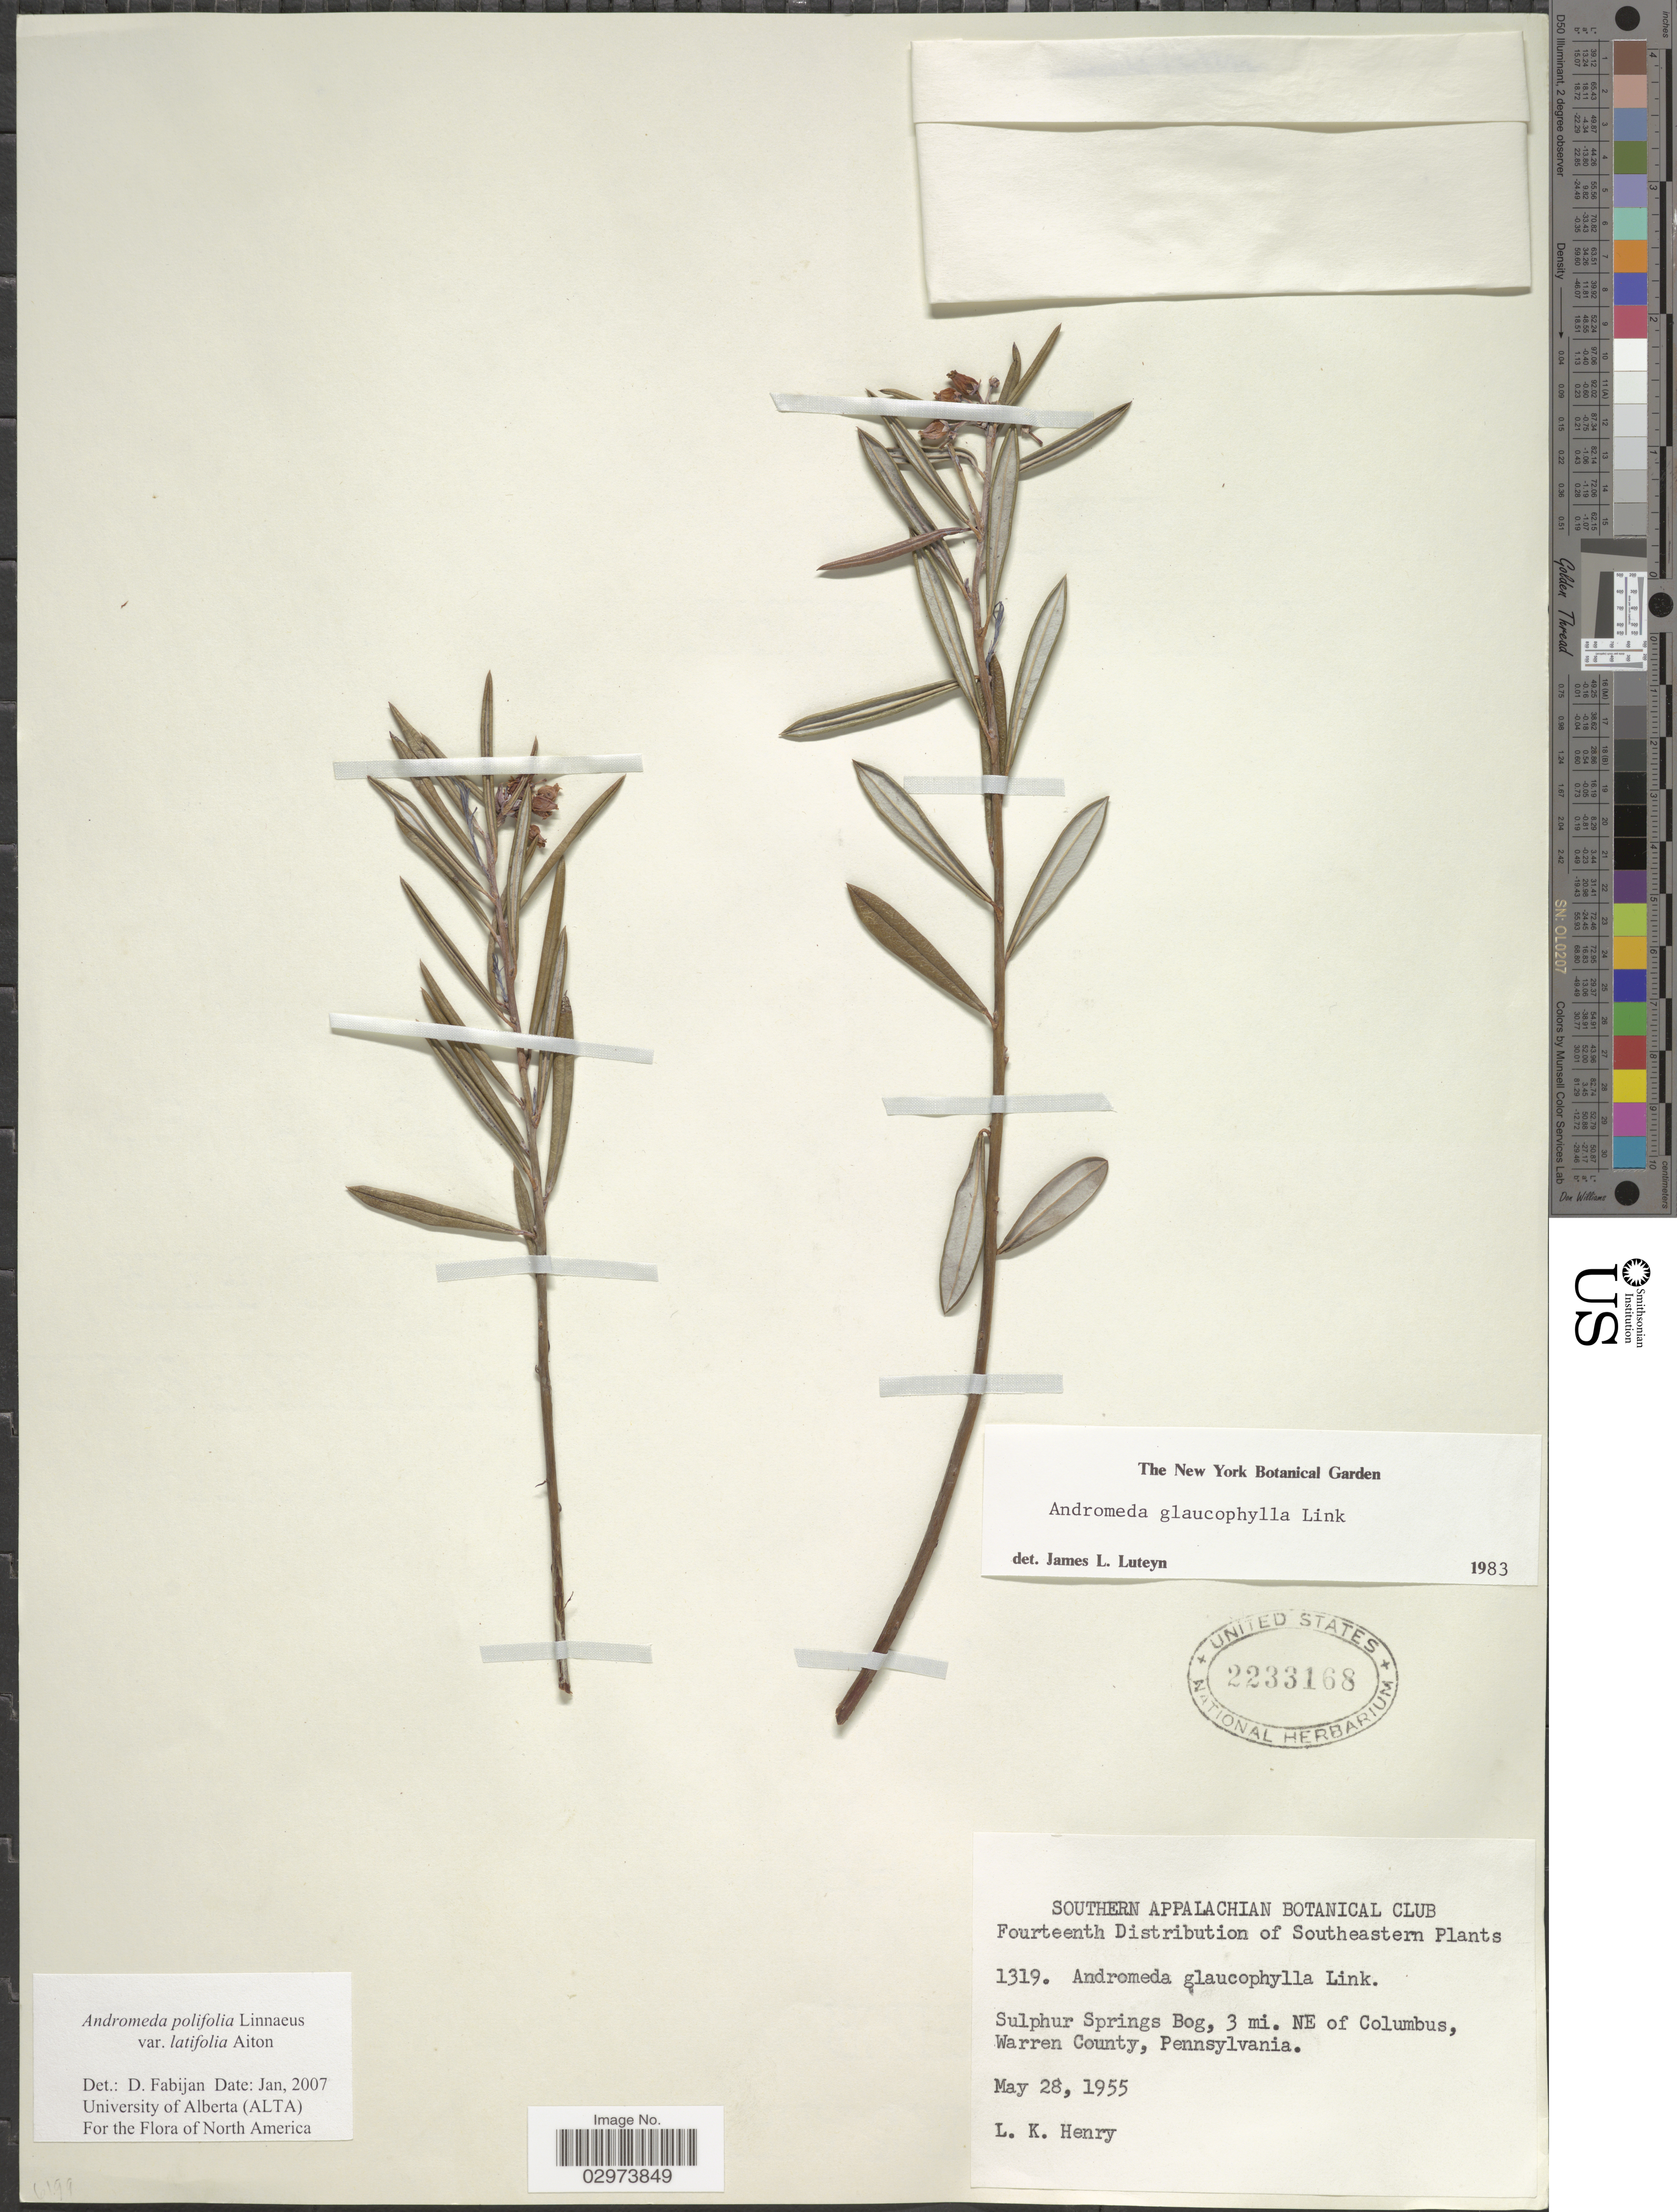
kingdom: Plantae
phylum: Tracheophyta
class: Magnoliopsida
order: Ericales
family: Ericaceae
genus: Andromeda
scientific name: Andromeda polifolia var. latifolia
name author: Aiton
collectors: L. K. Henry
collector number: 1319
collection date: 1955-05-28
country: United States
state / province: Pennsylvania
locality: Southeastern. Sulphur Springs Bog, 3 mi. NE of Columbus, Warren County, Pennsylvania.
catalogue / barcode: US 2233168